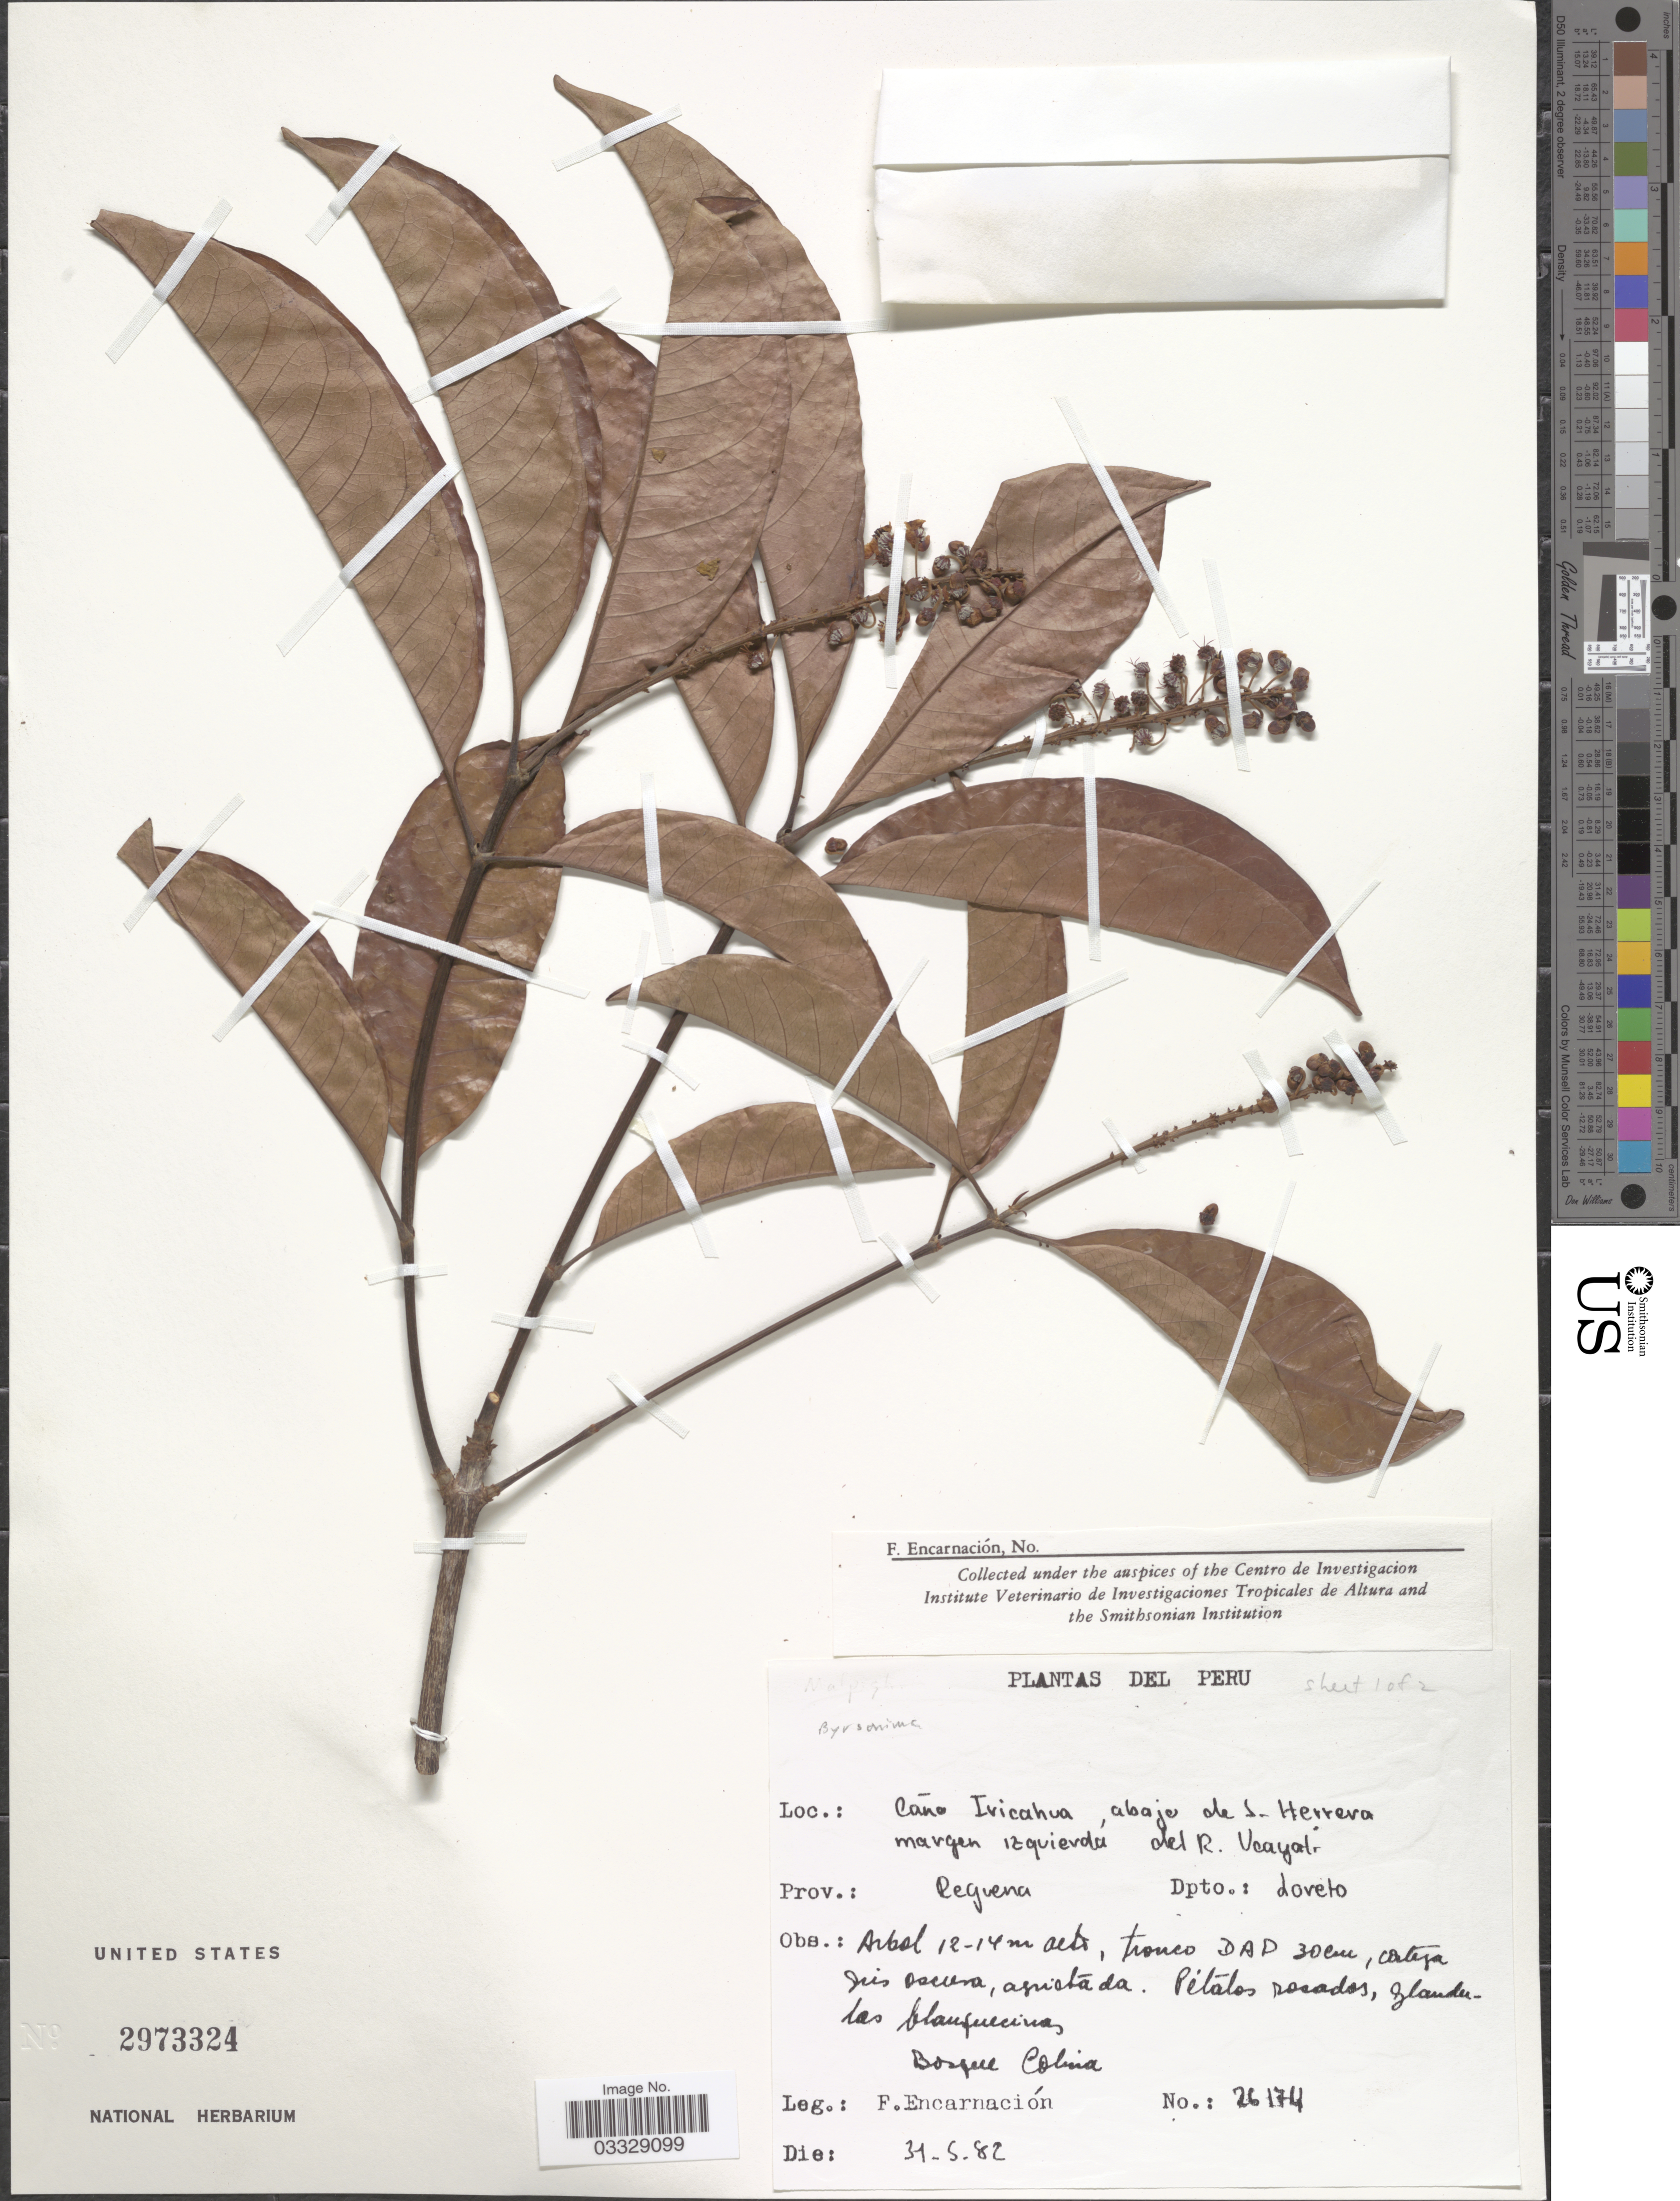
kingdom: Plantae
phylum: Tracheophyta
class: Magnoliopsida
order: Malpighiales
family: Malpighiaceae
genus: Byrsonima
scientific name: Byrsonima sp.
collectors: F. Encarnación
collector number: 26174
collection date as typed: Transcribed d/m/y: 31/5/82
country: Peru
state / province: Loreto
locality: Caño Iricahua, abaje de S. Herrera margen izquierda del R. Ucauali. Prov. Requena. Dpto.: Loreto.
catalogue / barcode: US 2973324